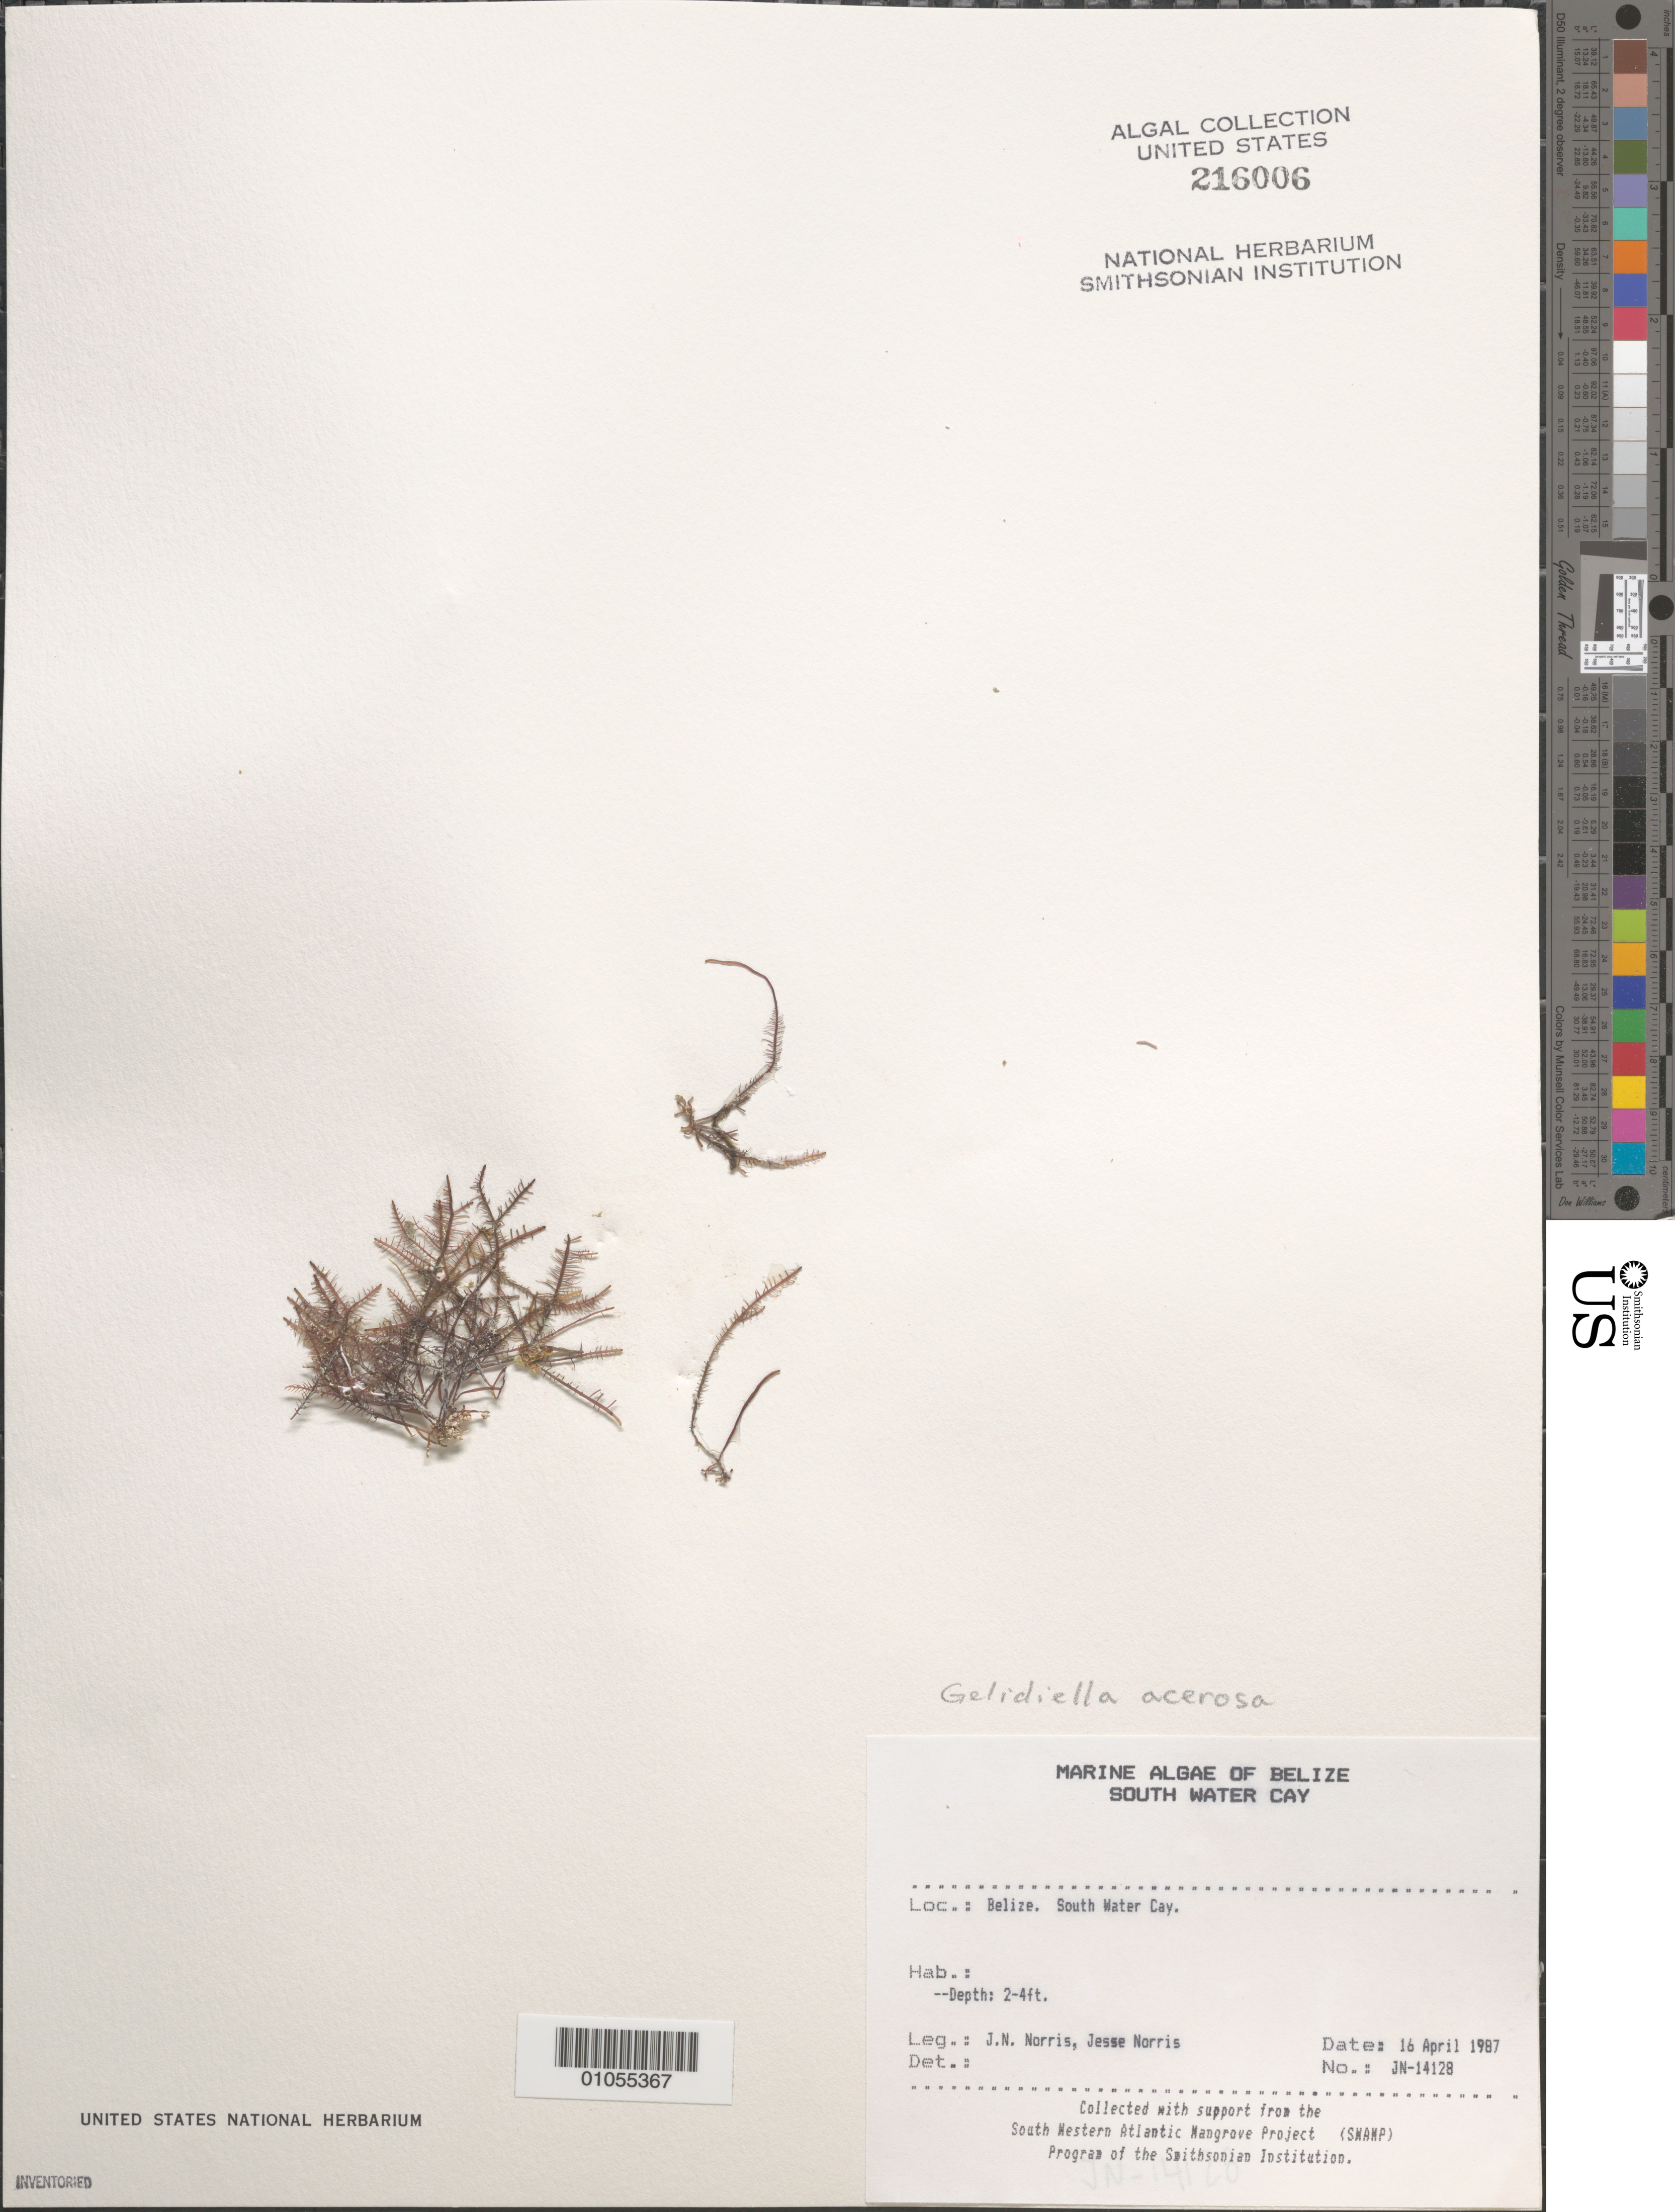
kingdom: Plantae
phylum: Rhodophyta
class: Florideophyceae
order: Gelidiales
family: Gelidiellaceae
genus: Gelidiella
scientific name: Gelidiella acerosa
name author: (Forssk.) Feldmann & G. Hamel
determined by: Norris, James N.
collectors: J. N. Norris & J. A. Norris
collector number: JN-14128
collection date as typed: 16 Apr 1987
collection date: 1987-04-16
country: Belize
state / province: Stann Creek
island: South Water Cay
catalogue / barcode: US 216006